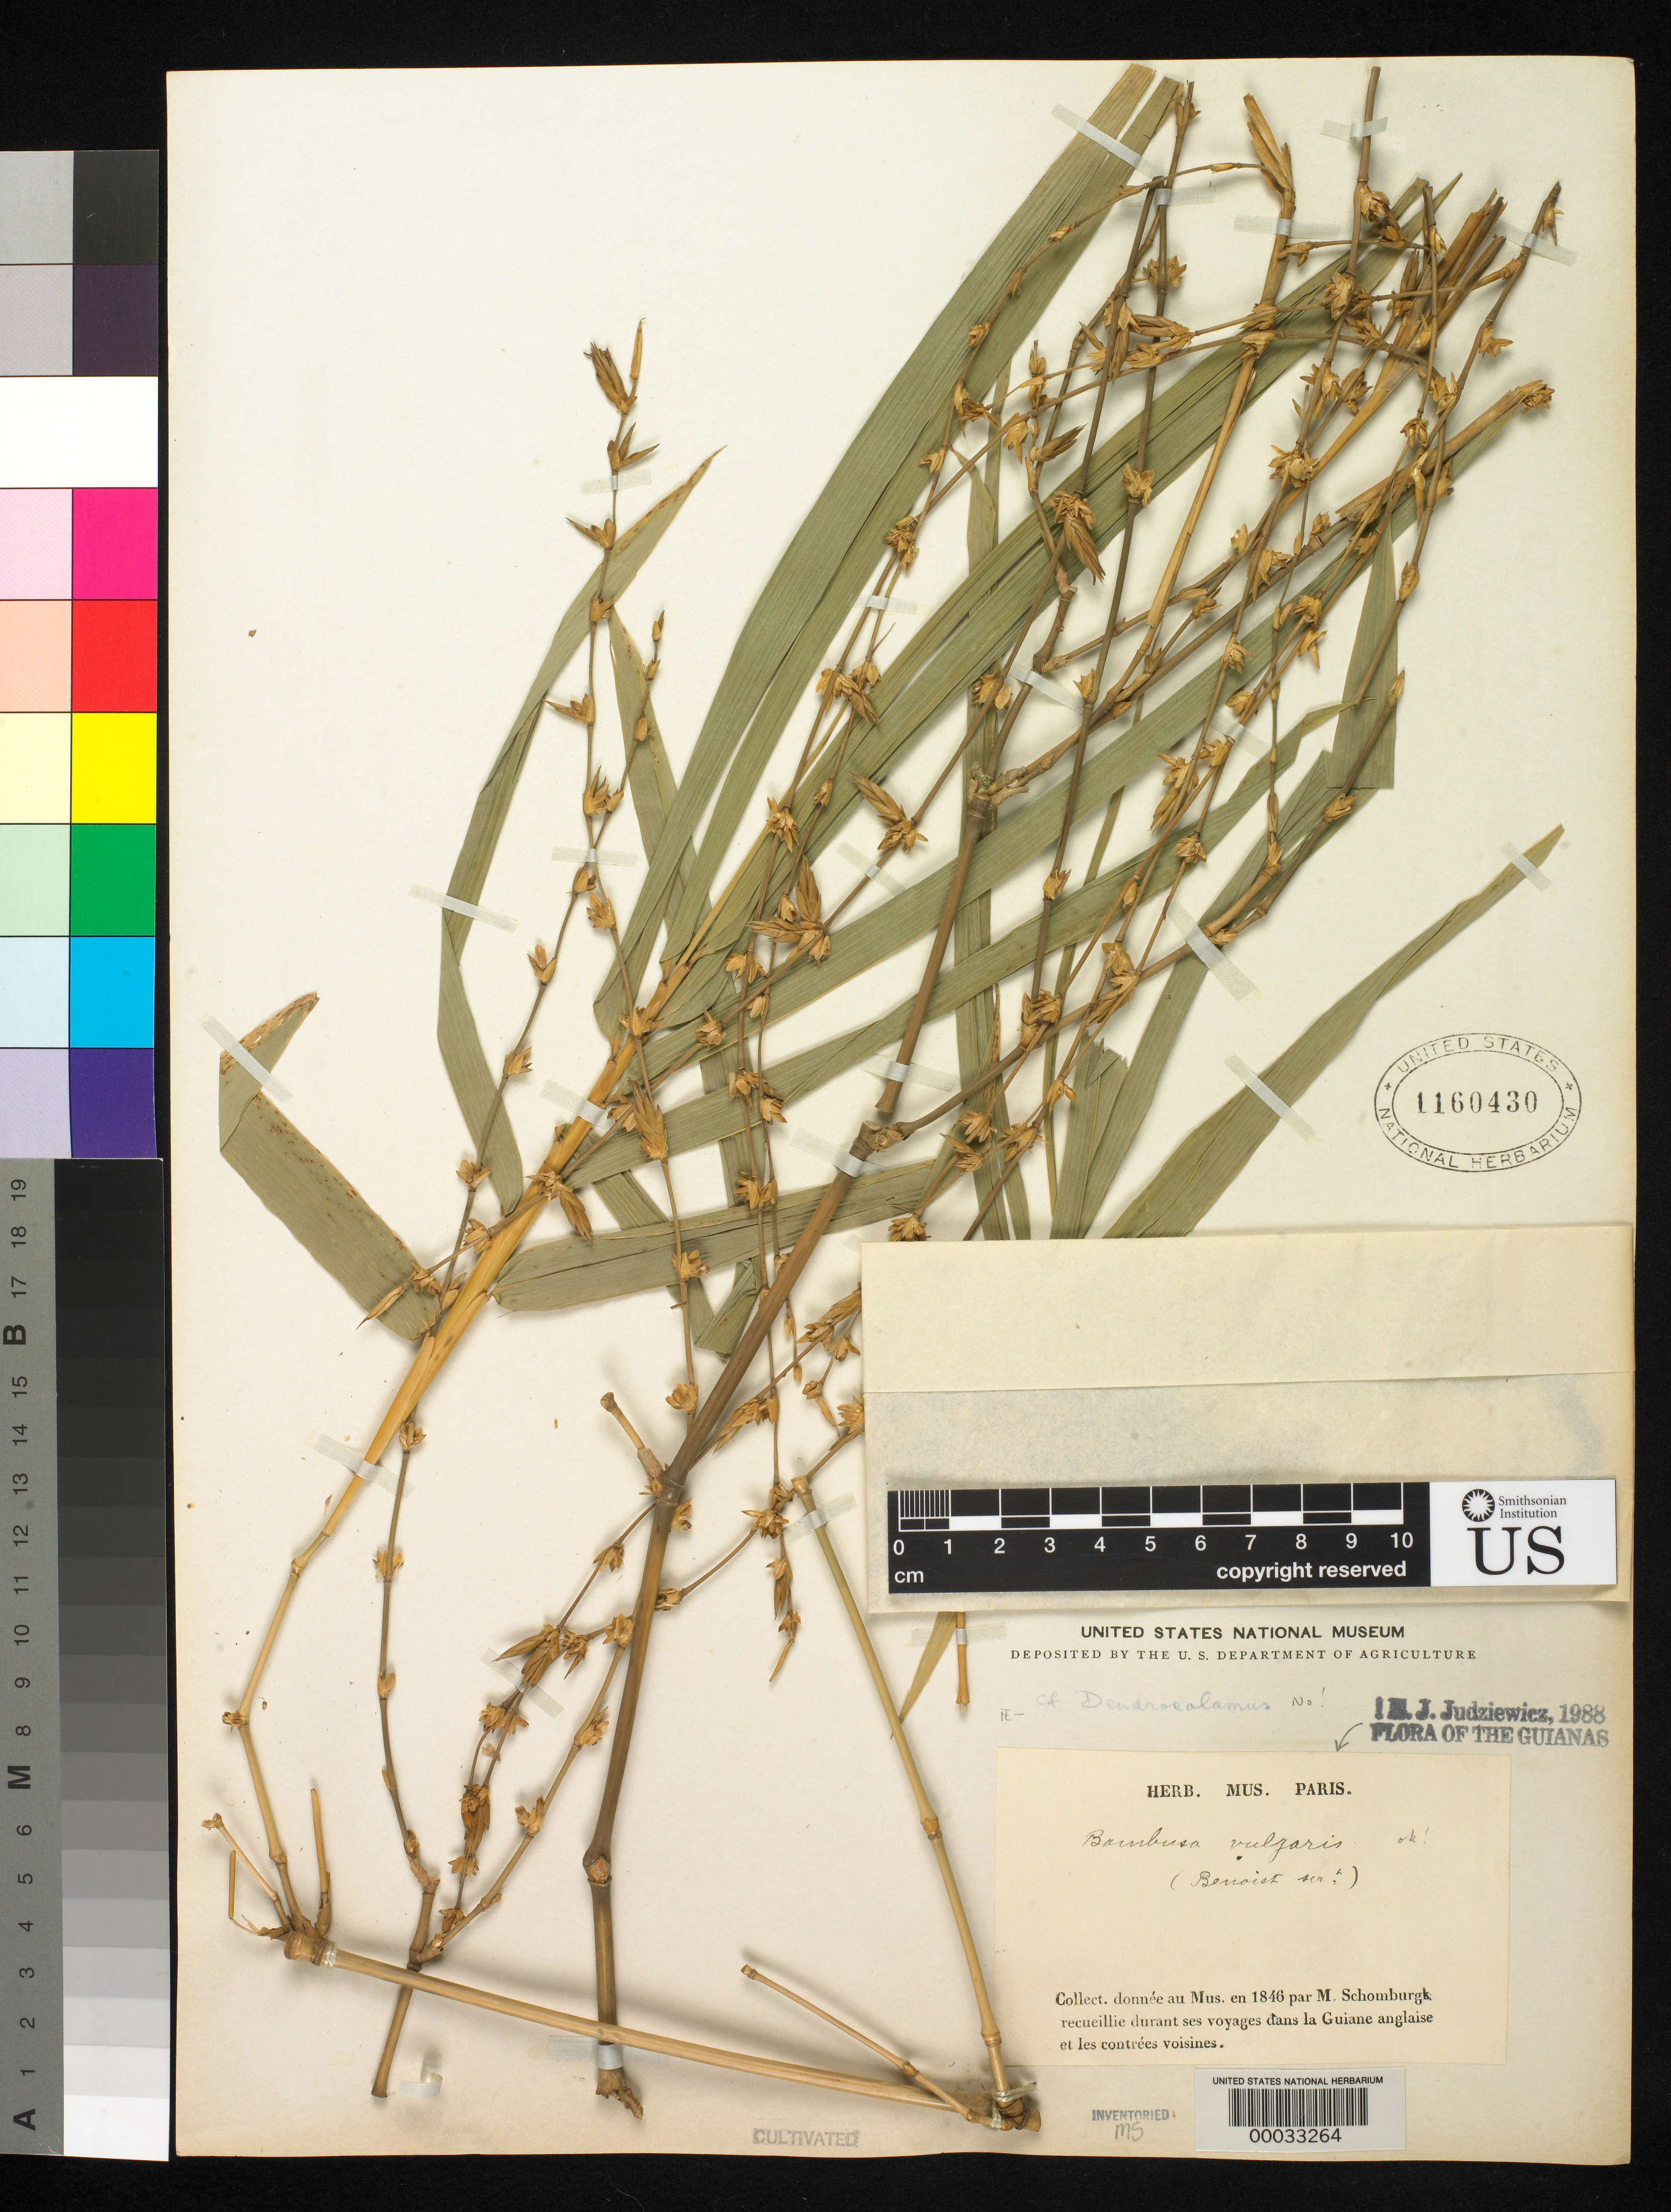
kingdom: Plantae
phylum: Tracheophyta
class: Liliopsida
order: Poales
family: Poaceae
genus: Bambusa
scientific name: Bambusa vulgaris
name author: Schrad. ex J.C. Wendl.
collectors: M. R. Schomburgk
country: Guyana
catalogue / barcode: US 1160430